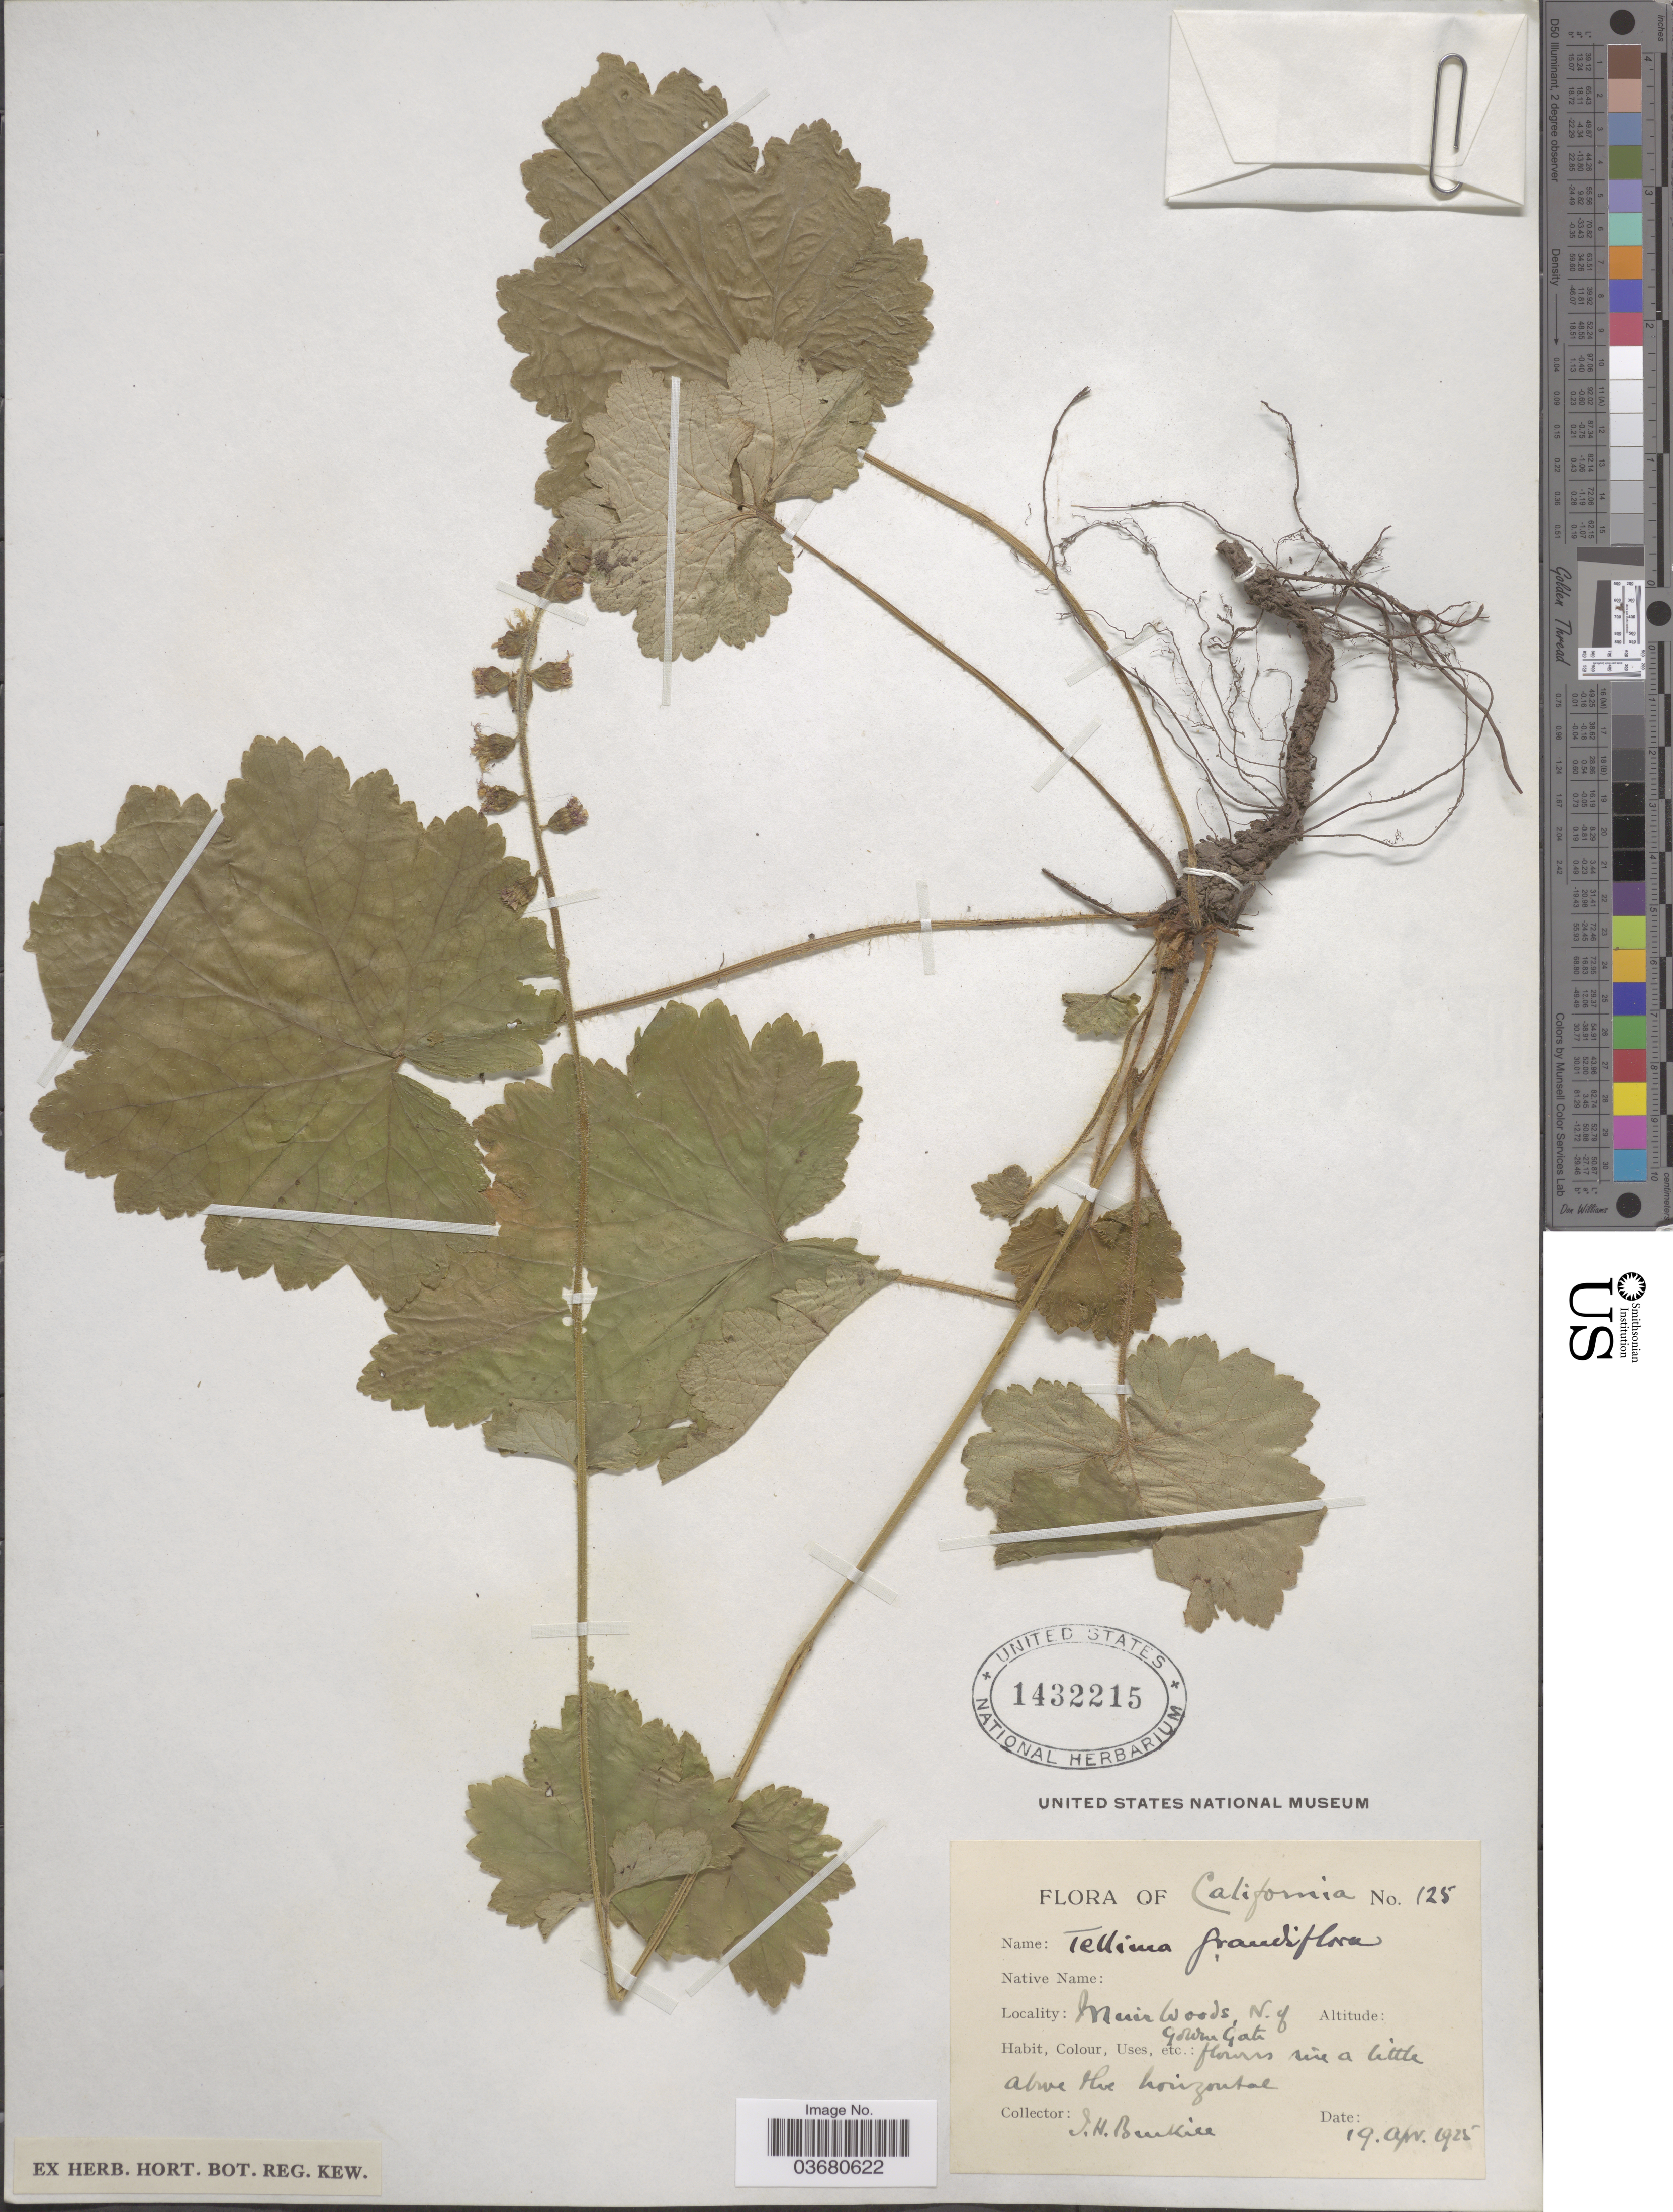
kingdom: Plantae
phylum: Tracheophyta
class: Magnoliopsida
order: Saxifragales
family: Saxifragaceae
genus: Tellima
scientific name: Tellima grandiflora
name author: (Pursh) Douglas ex Lindl.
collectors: J. Burkill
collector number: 125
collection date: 1925-04-19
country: United States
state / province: California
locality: Muir Woods, N. of Golden Gate.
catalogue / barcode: US 1432215